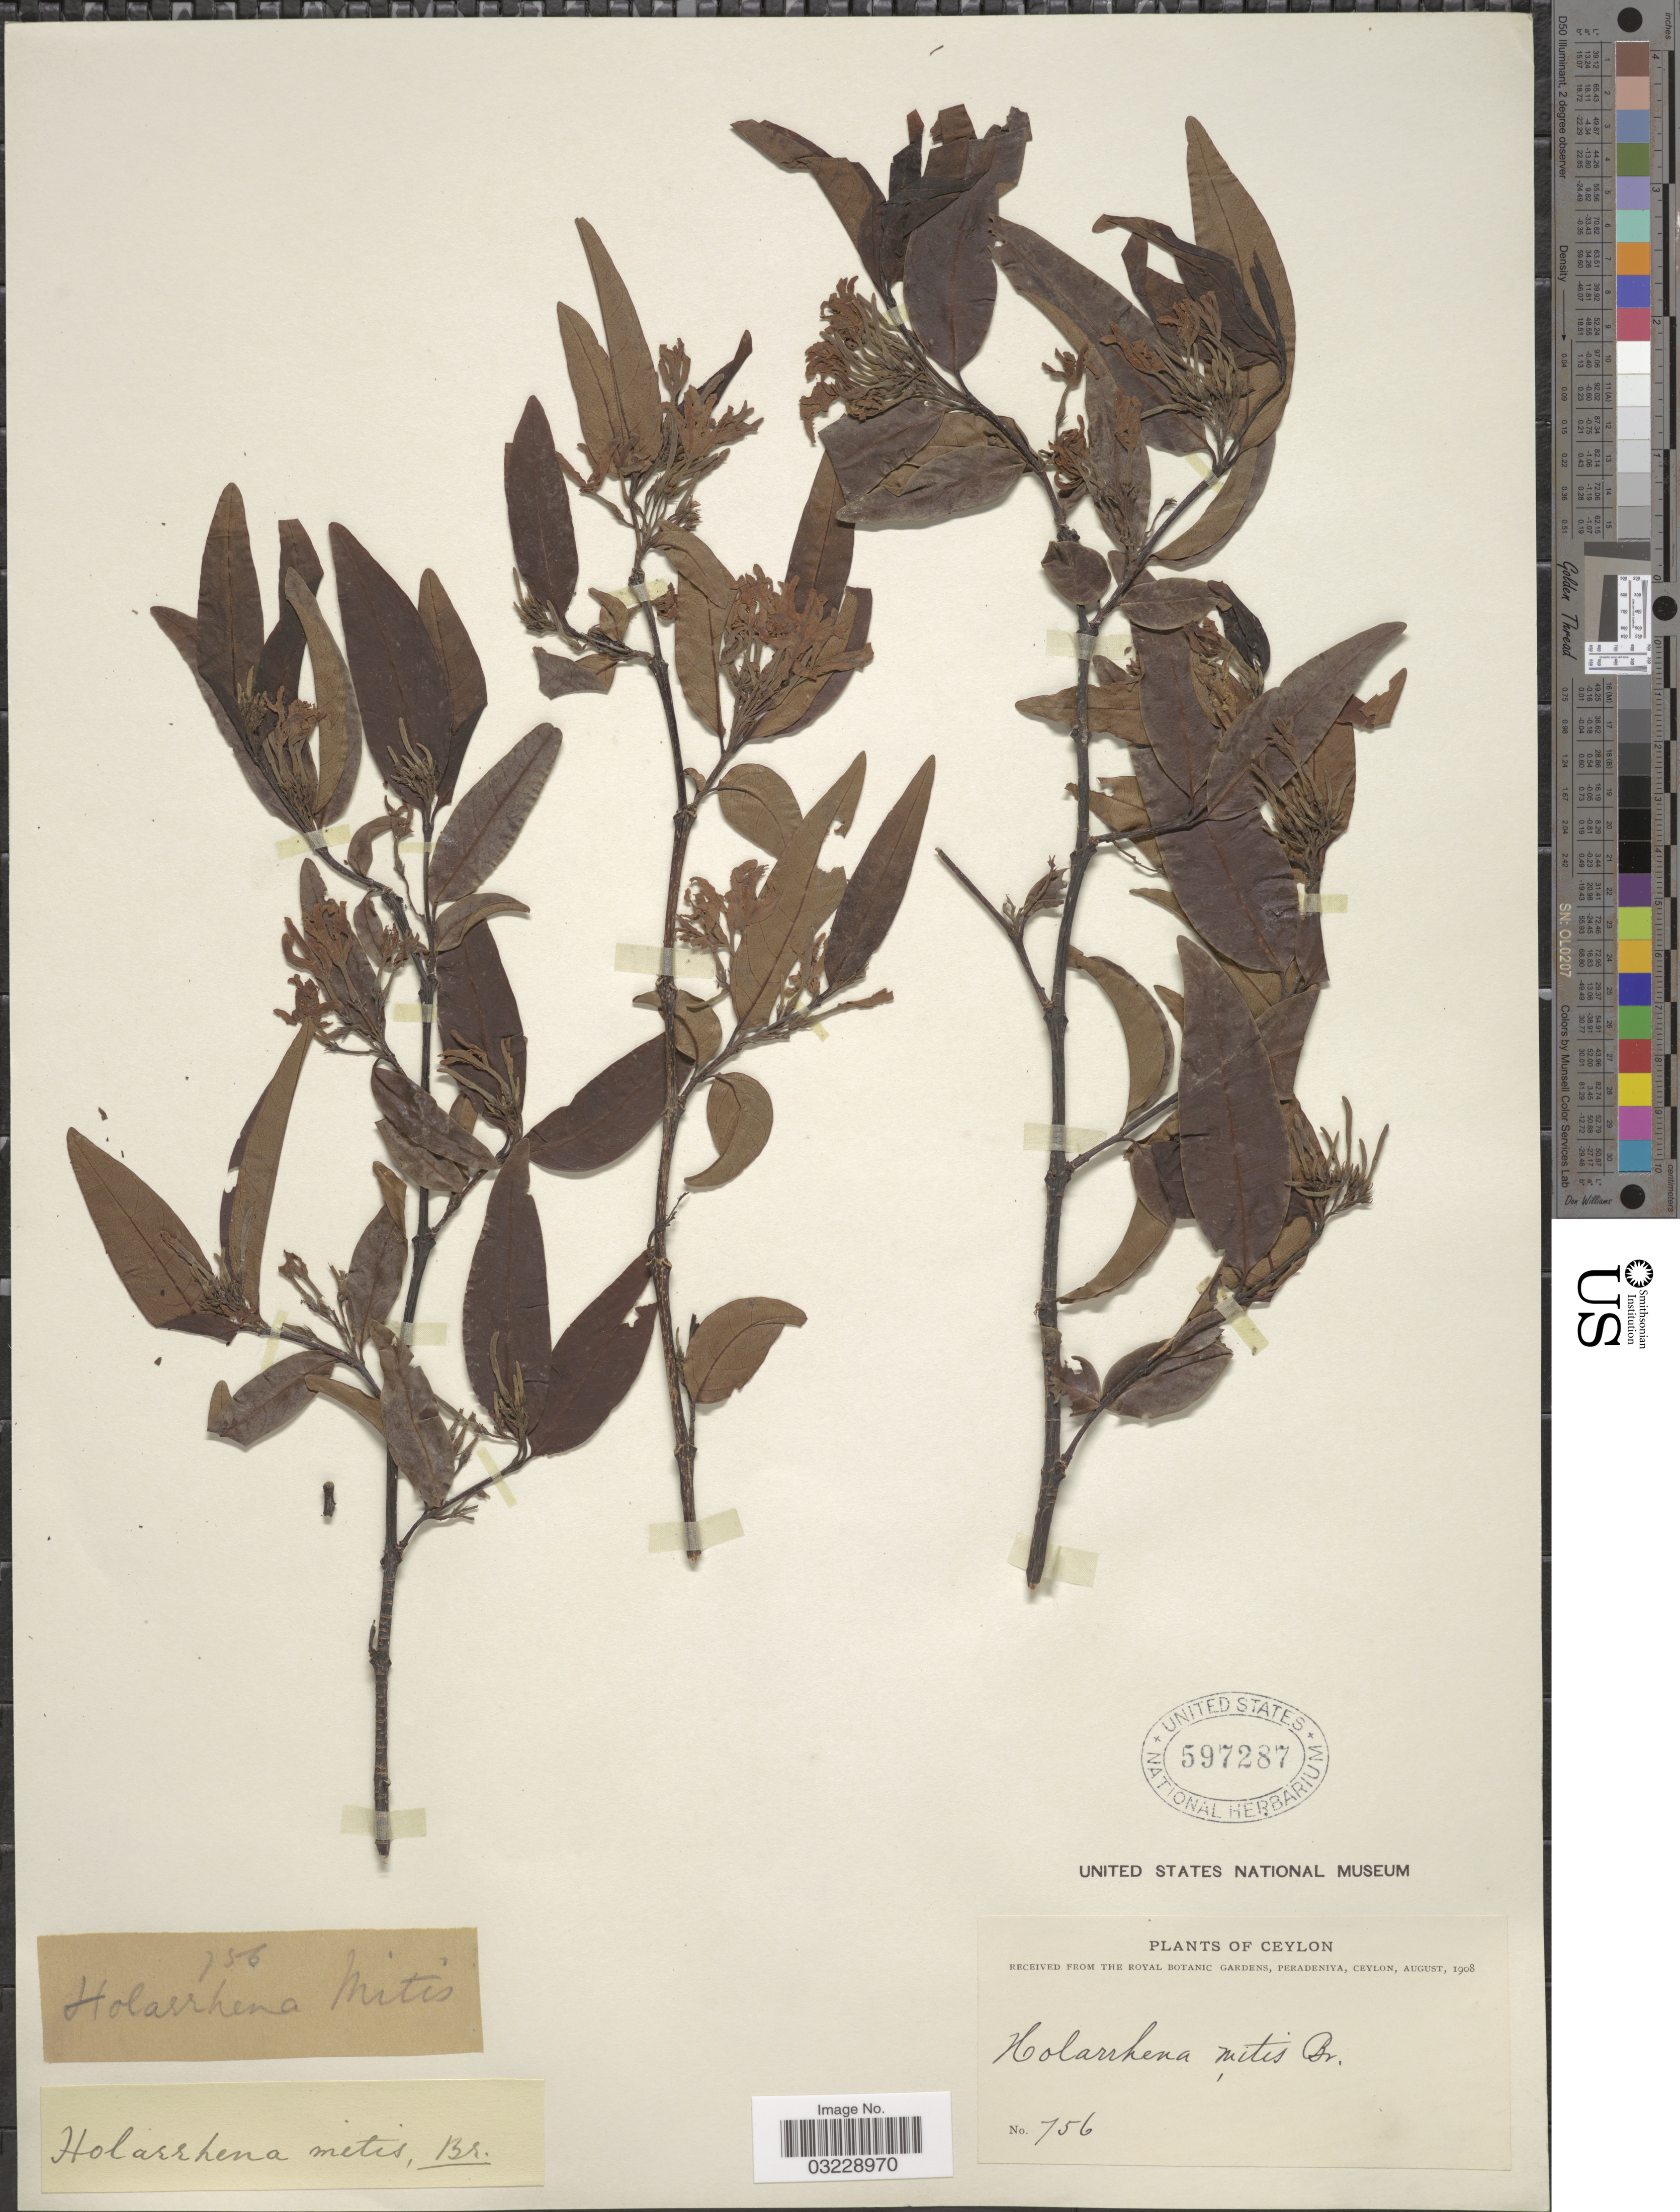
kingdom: Plantae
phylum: Tracheophyta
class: Magnoliopsida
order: Gentianales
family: Apocynaceae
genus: Holarrhena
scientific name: Holarrhena mitis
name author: (Vahl) R. Br. ex Roem. & Schult.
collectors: Royal Botanic Gardens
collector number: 756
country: Sri Lanka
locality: Ceylon.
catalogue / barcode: US 597287